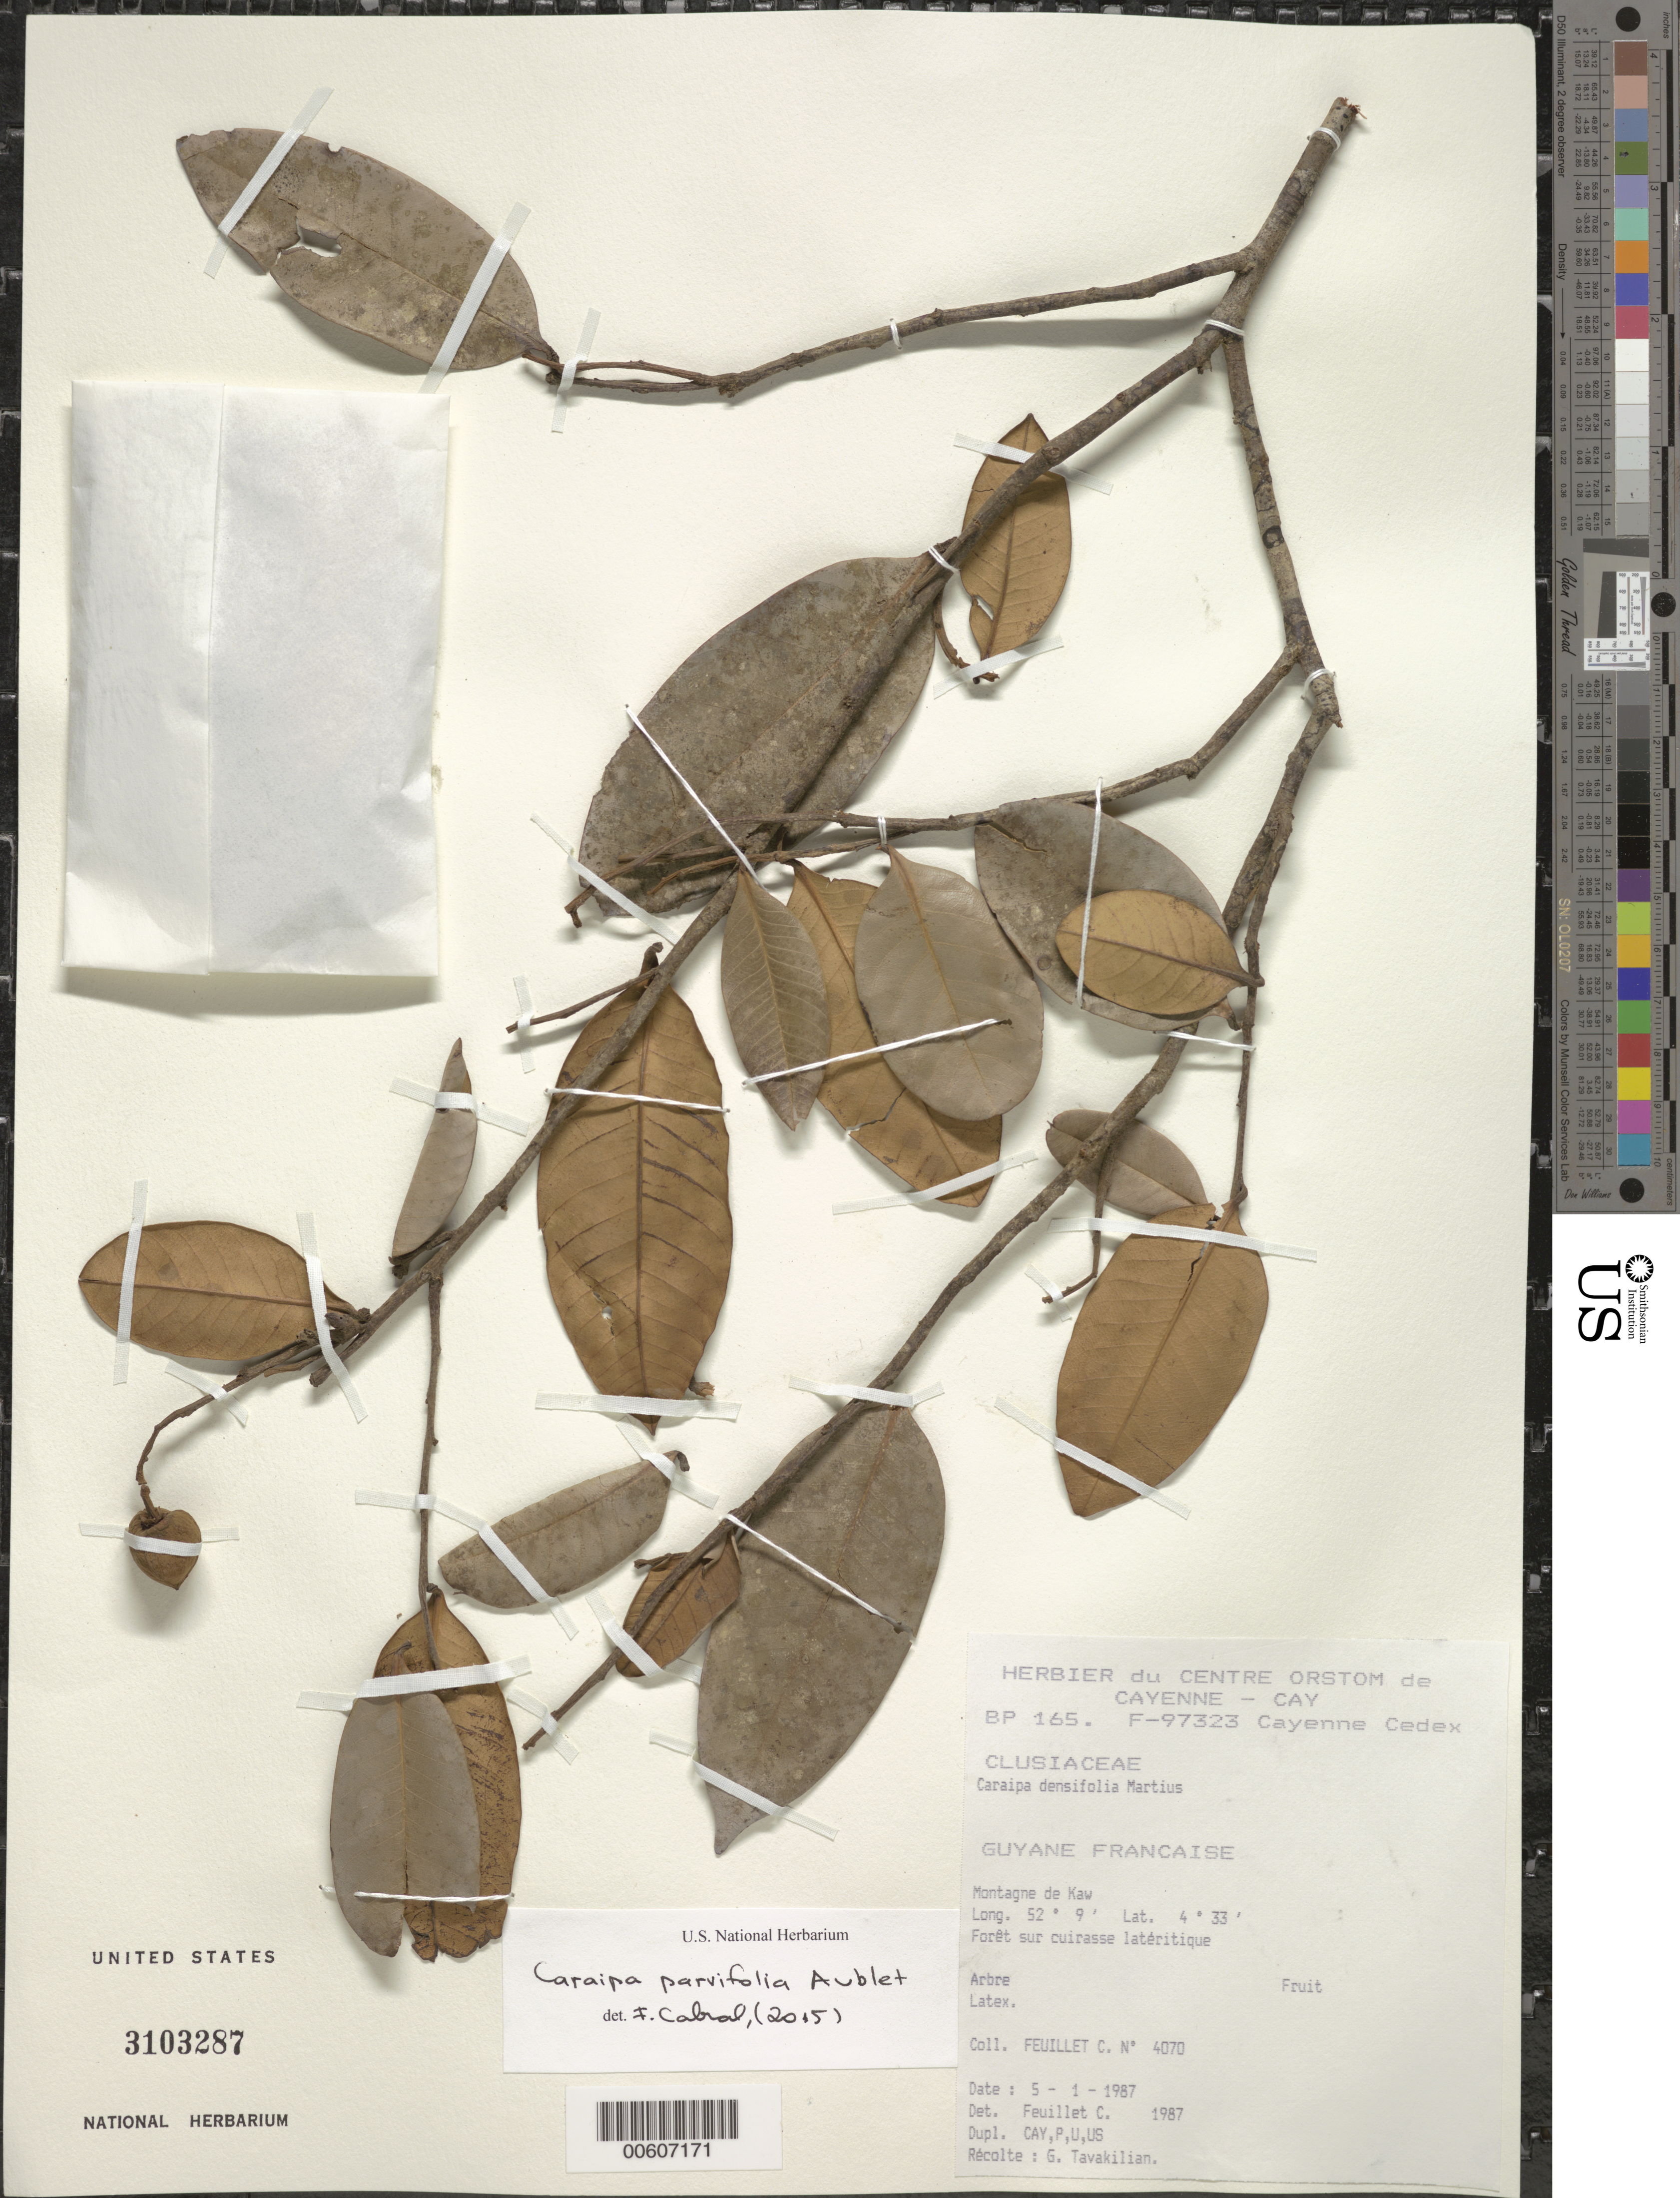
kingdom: Plantae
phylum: Tracheophyta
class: Magnoliopsida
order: Malpighiales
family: Calophyllaceae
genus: Caraipa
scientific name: Caraipa parvifolia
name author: Aubl.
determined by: Cabral, F. N.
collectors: C. Feuillet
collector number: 4070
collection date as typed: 5 Jan 1987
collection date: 1987-01-05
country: French Guiana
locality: Montagne de Kaw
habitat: Foret sur cuirasse lateritique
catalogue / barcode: US 3103287